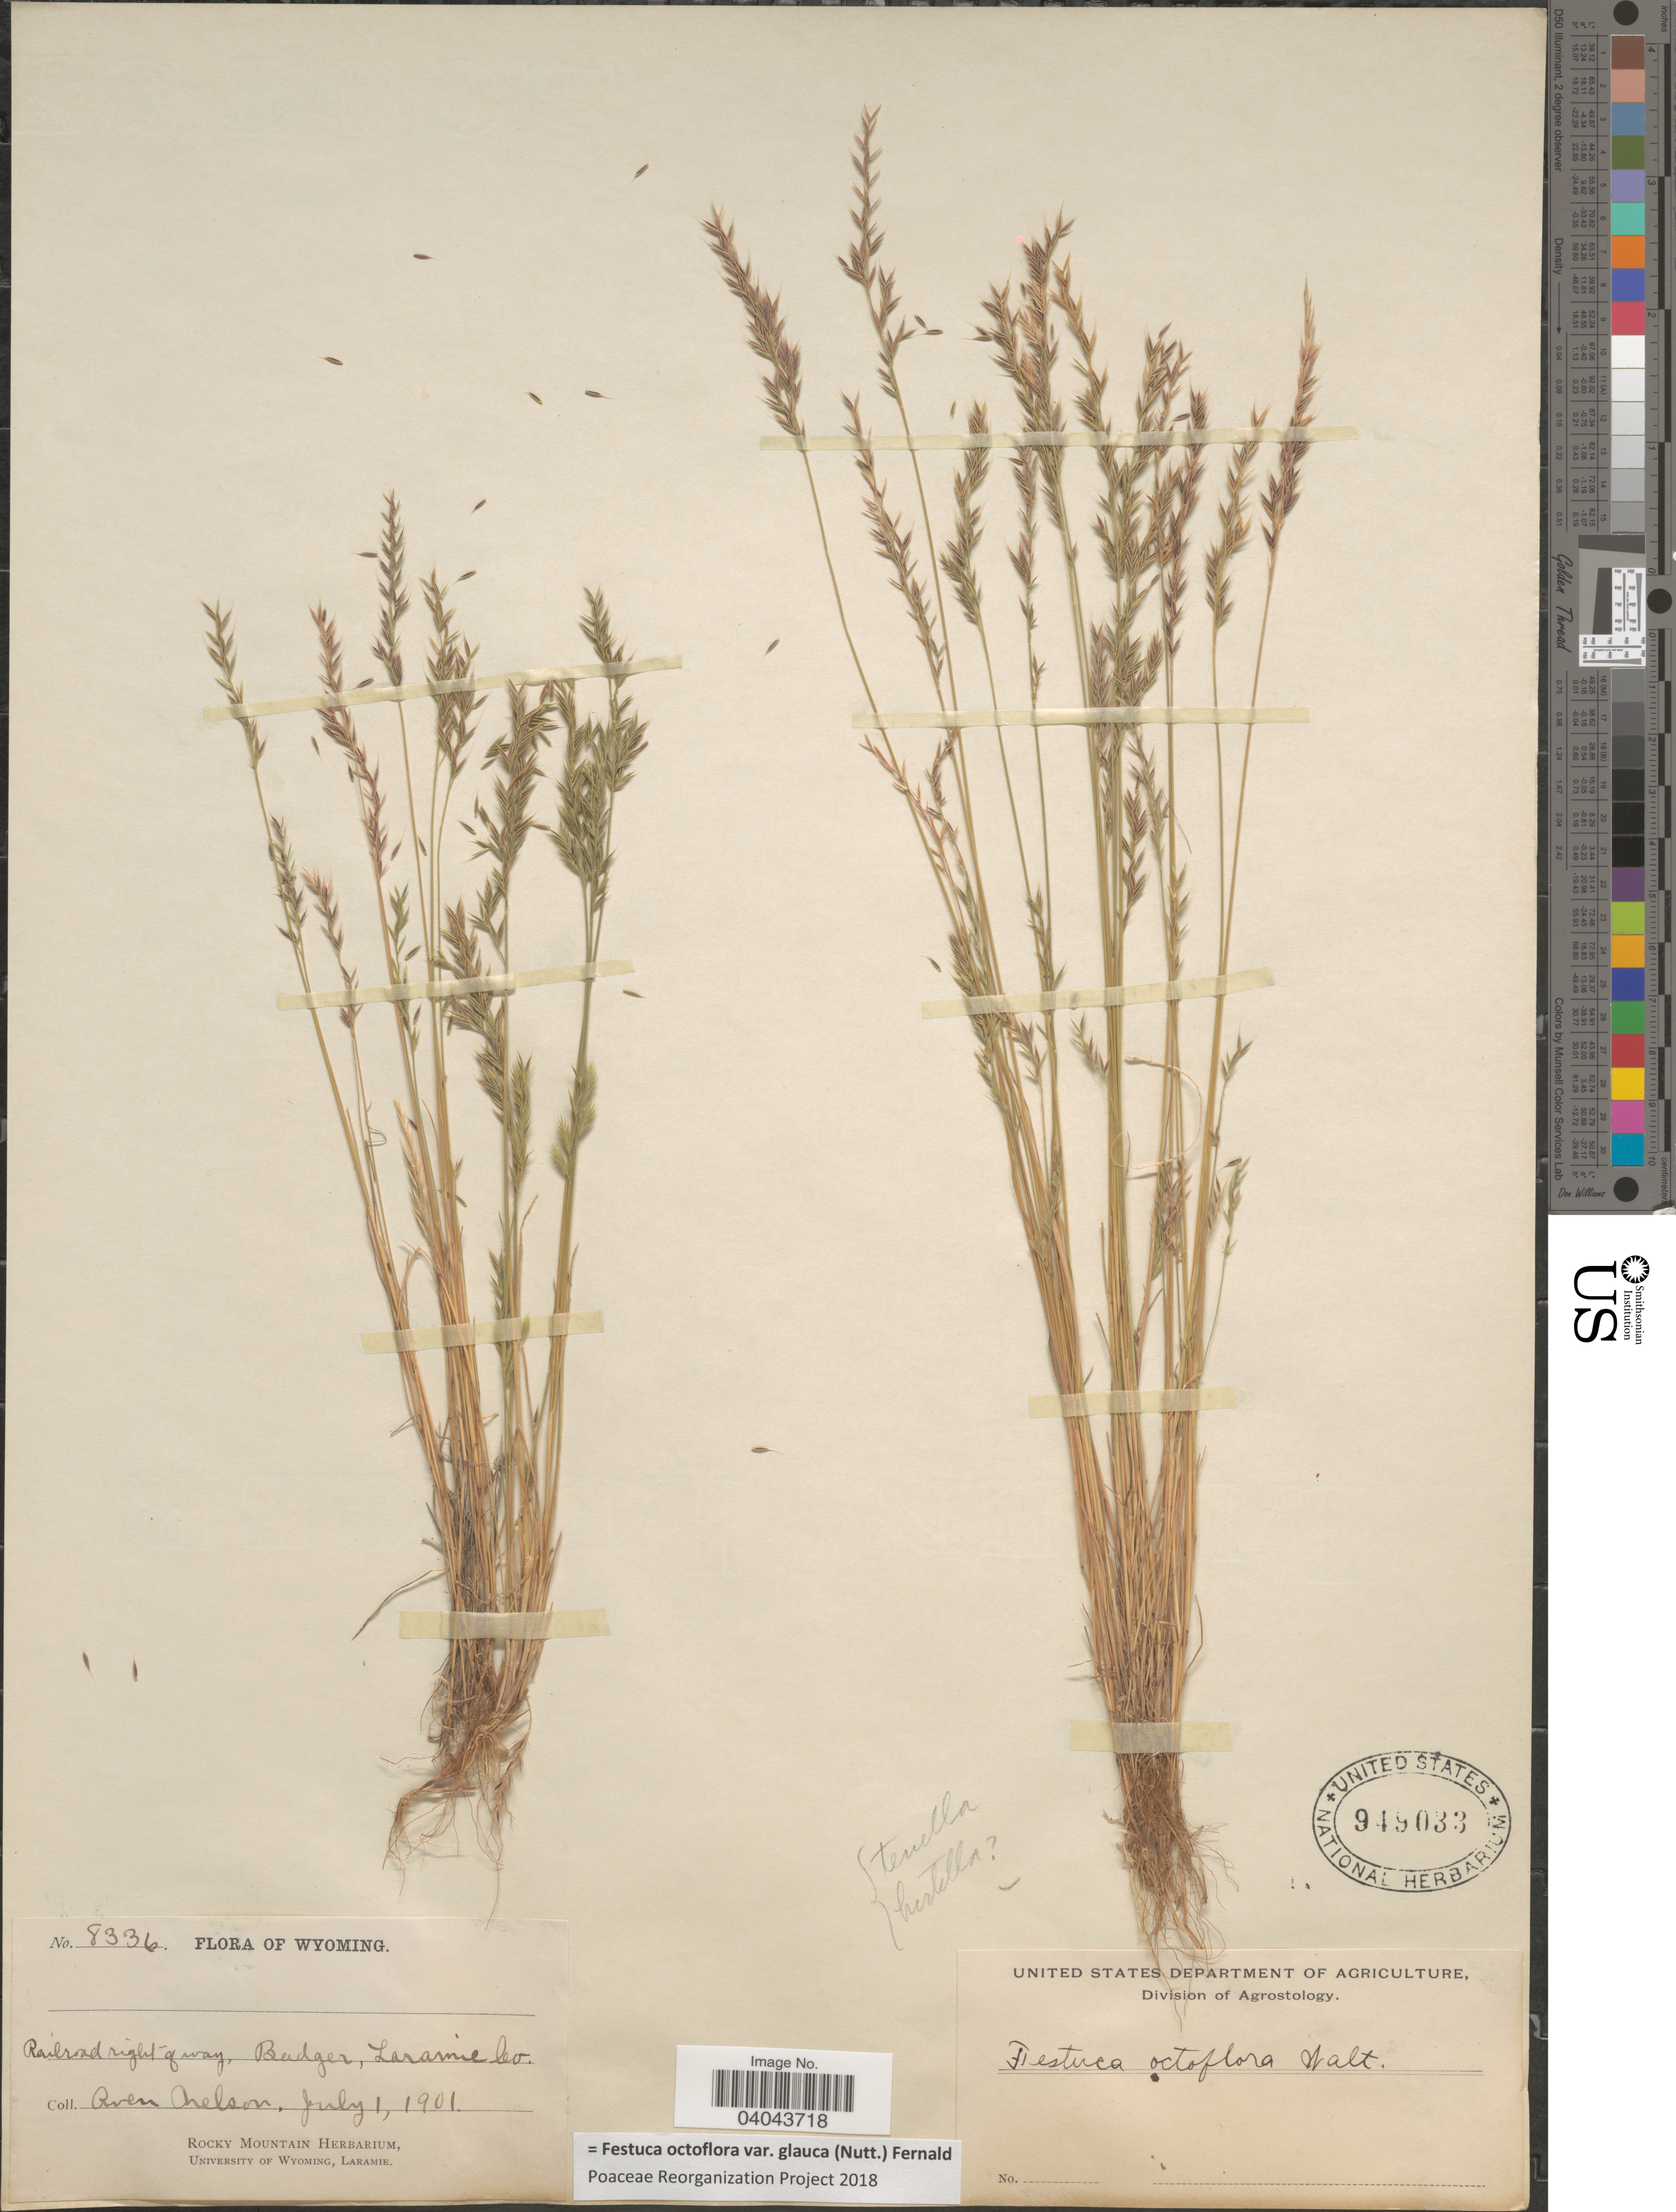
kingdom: Plantae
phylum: Tracheophyta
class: Liliopsida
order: Poales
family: Poaceae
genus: Festuca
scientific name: Festuca octoflora var. glauca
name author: (Nutt.) Fernald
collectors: A. Nelson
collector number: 8336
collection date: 1901-07-01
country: United States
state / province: Wyoming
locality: Railroad right of way, Badger, Laramie Co.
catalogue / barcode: US 949033